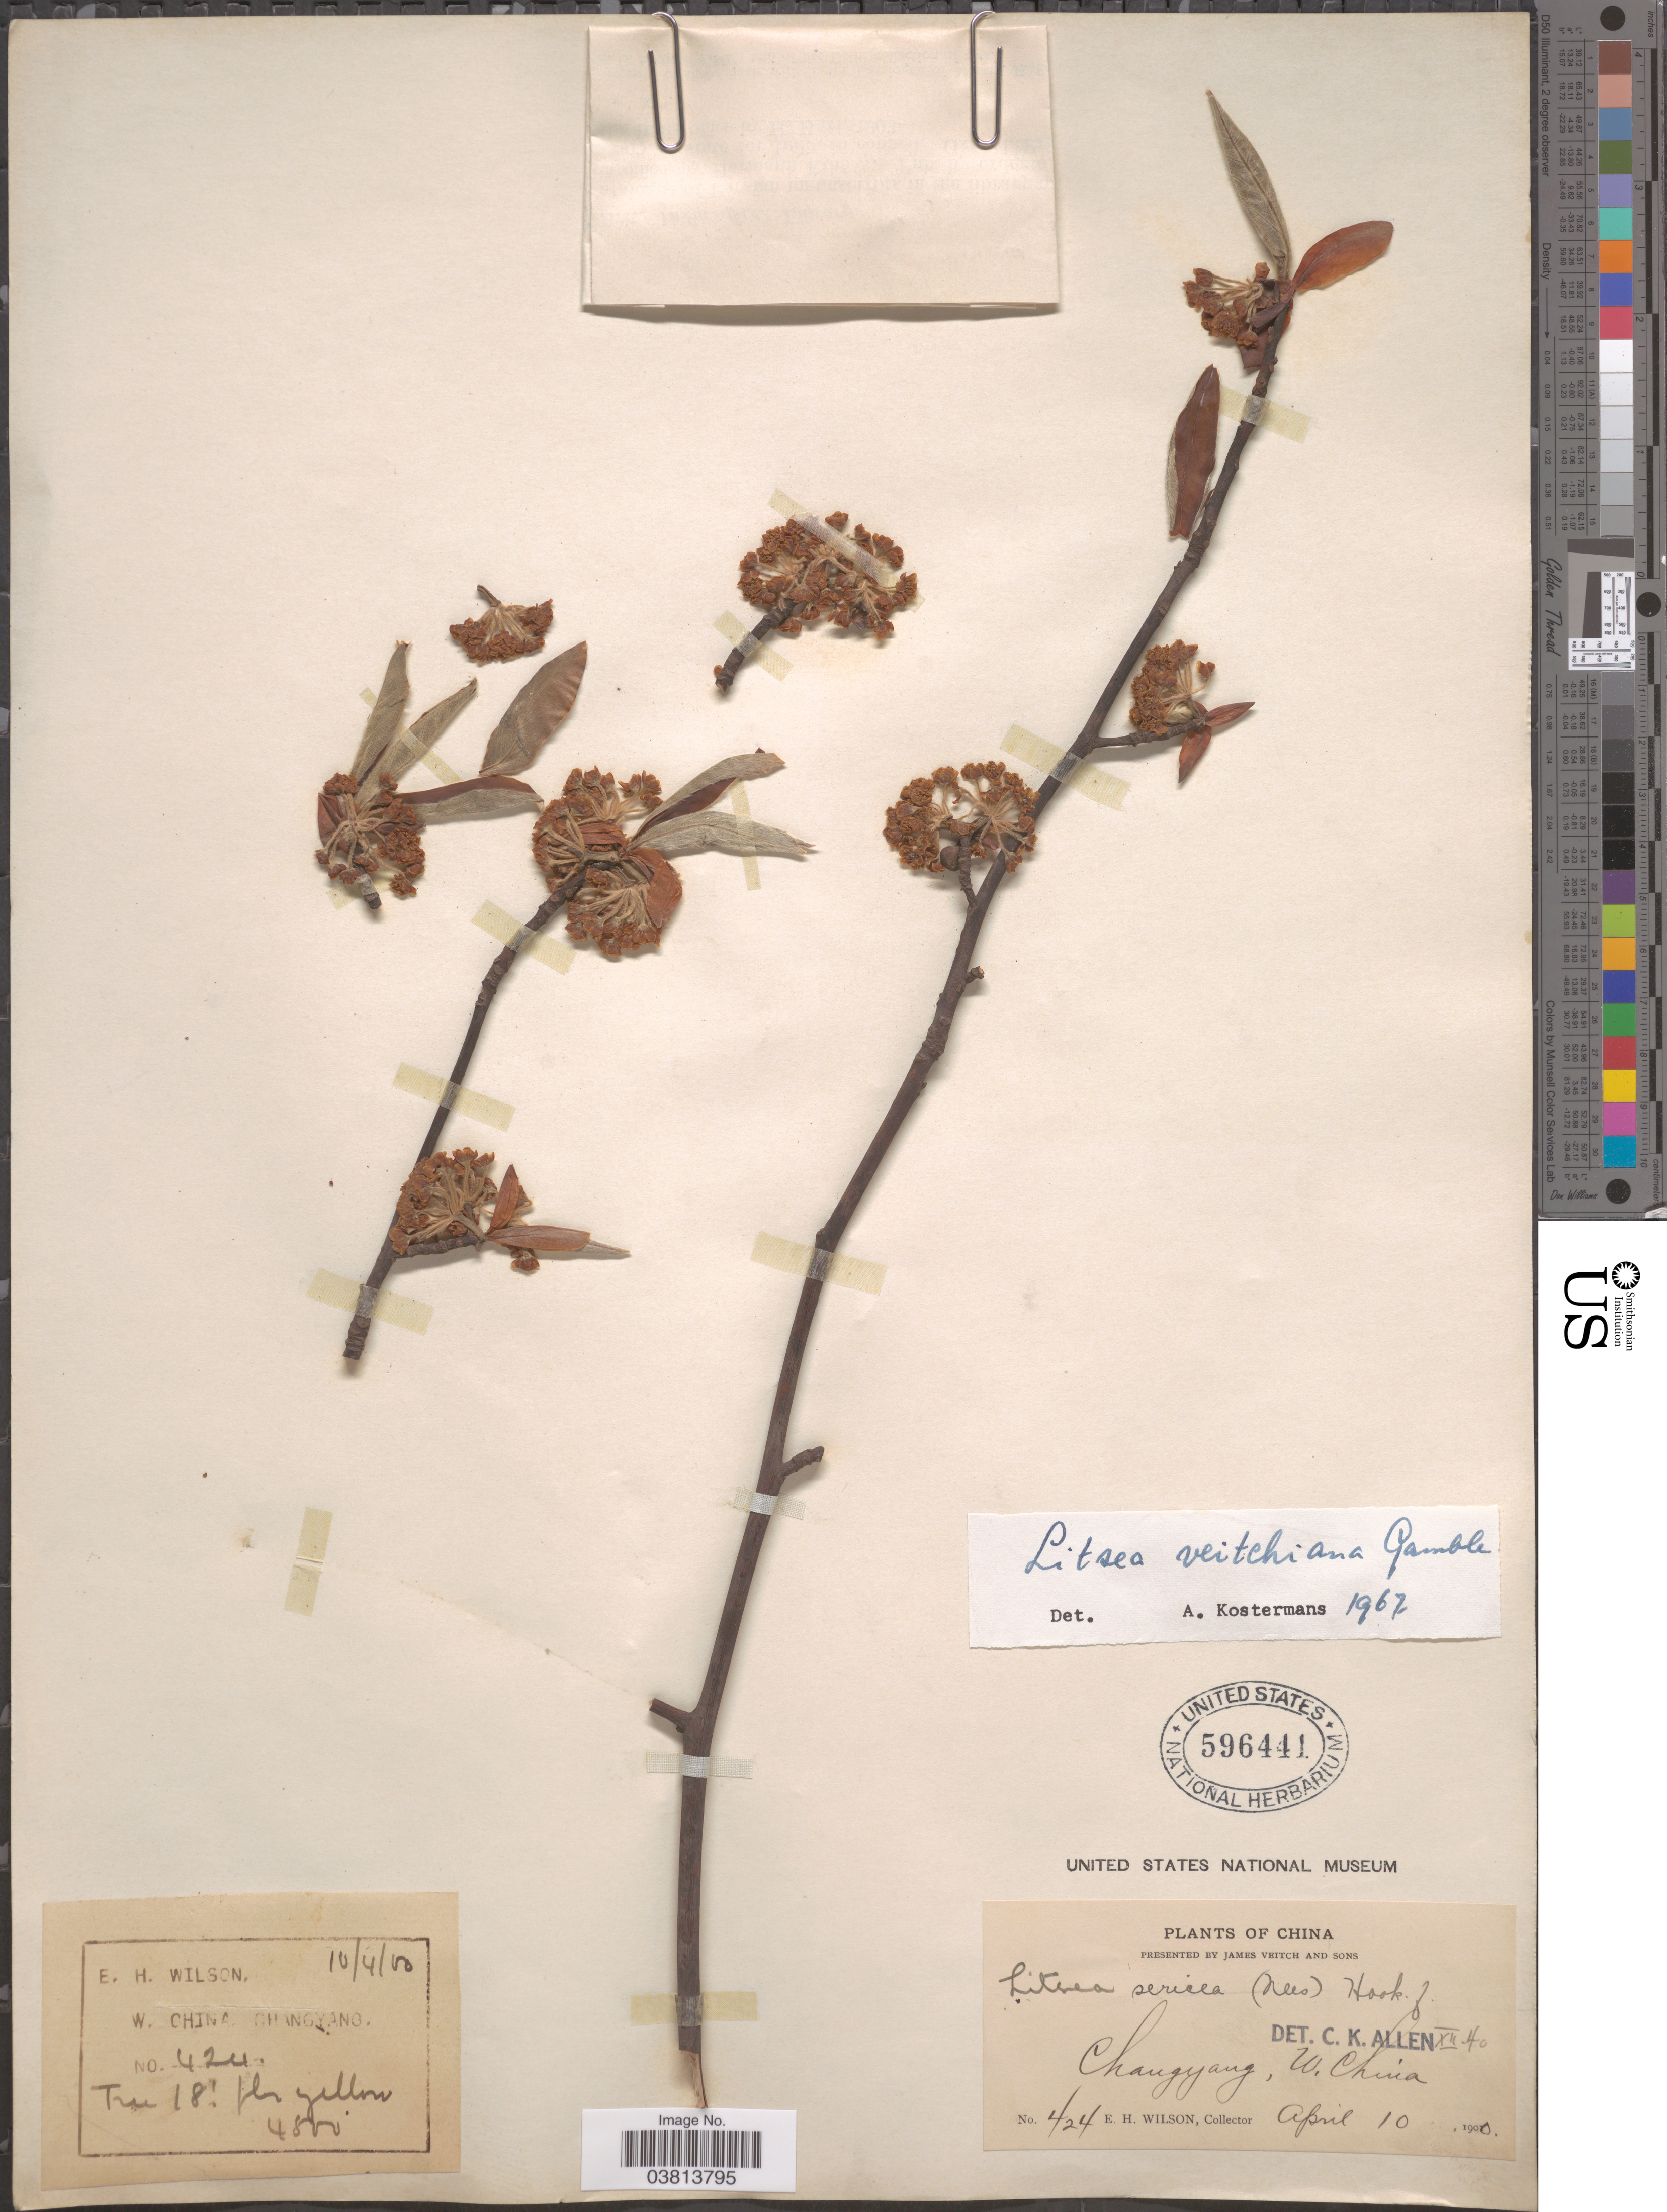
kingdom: Plantae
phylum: Tracheophyta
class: Magnoliopsida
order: Laurales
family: Lauraceae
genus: Litsea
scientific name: Litsea veitchiana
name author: Gamble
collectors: E. Wilson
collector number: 424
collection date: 1900-04-10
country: China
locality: Changyang, W. China.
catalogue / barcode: US 596441